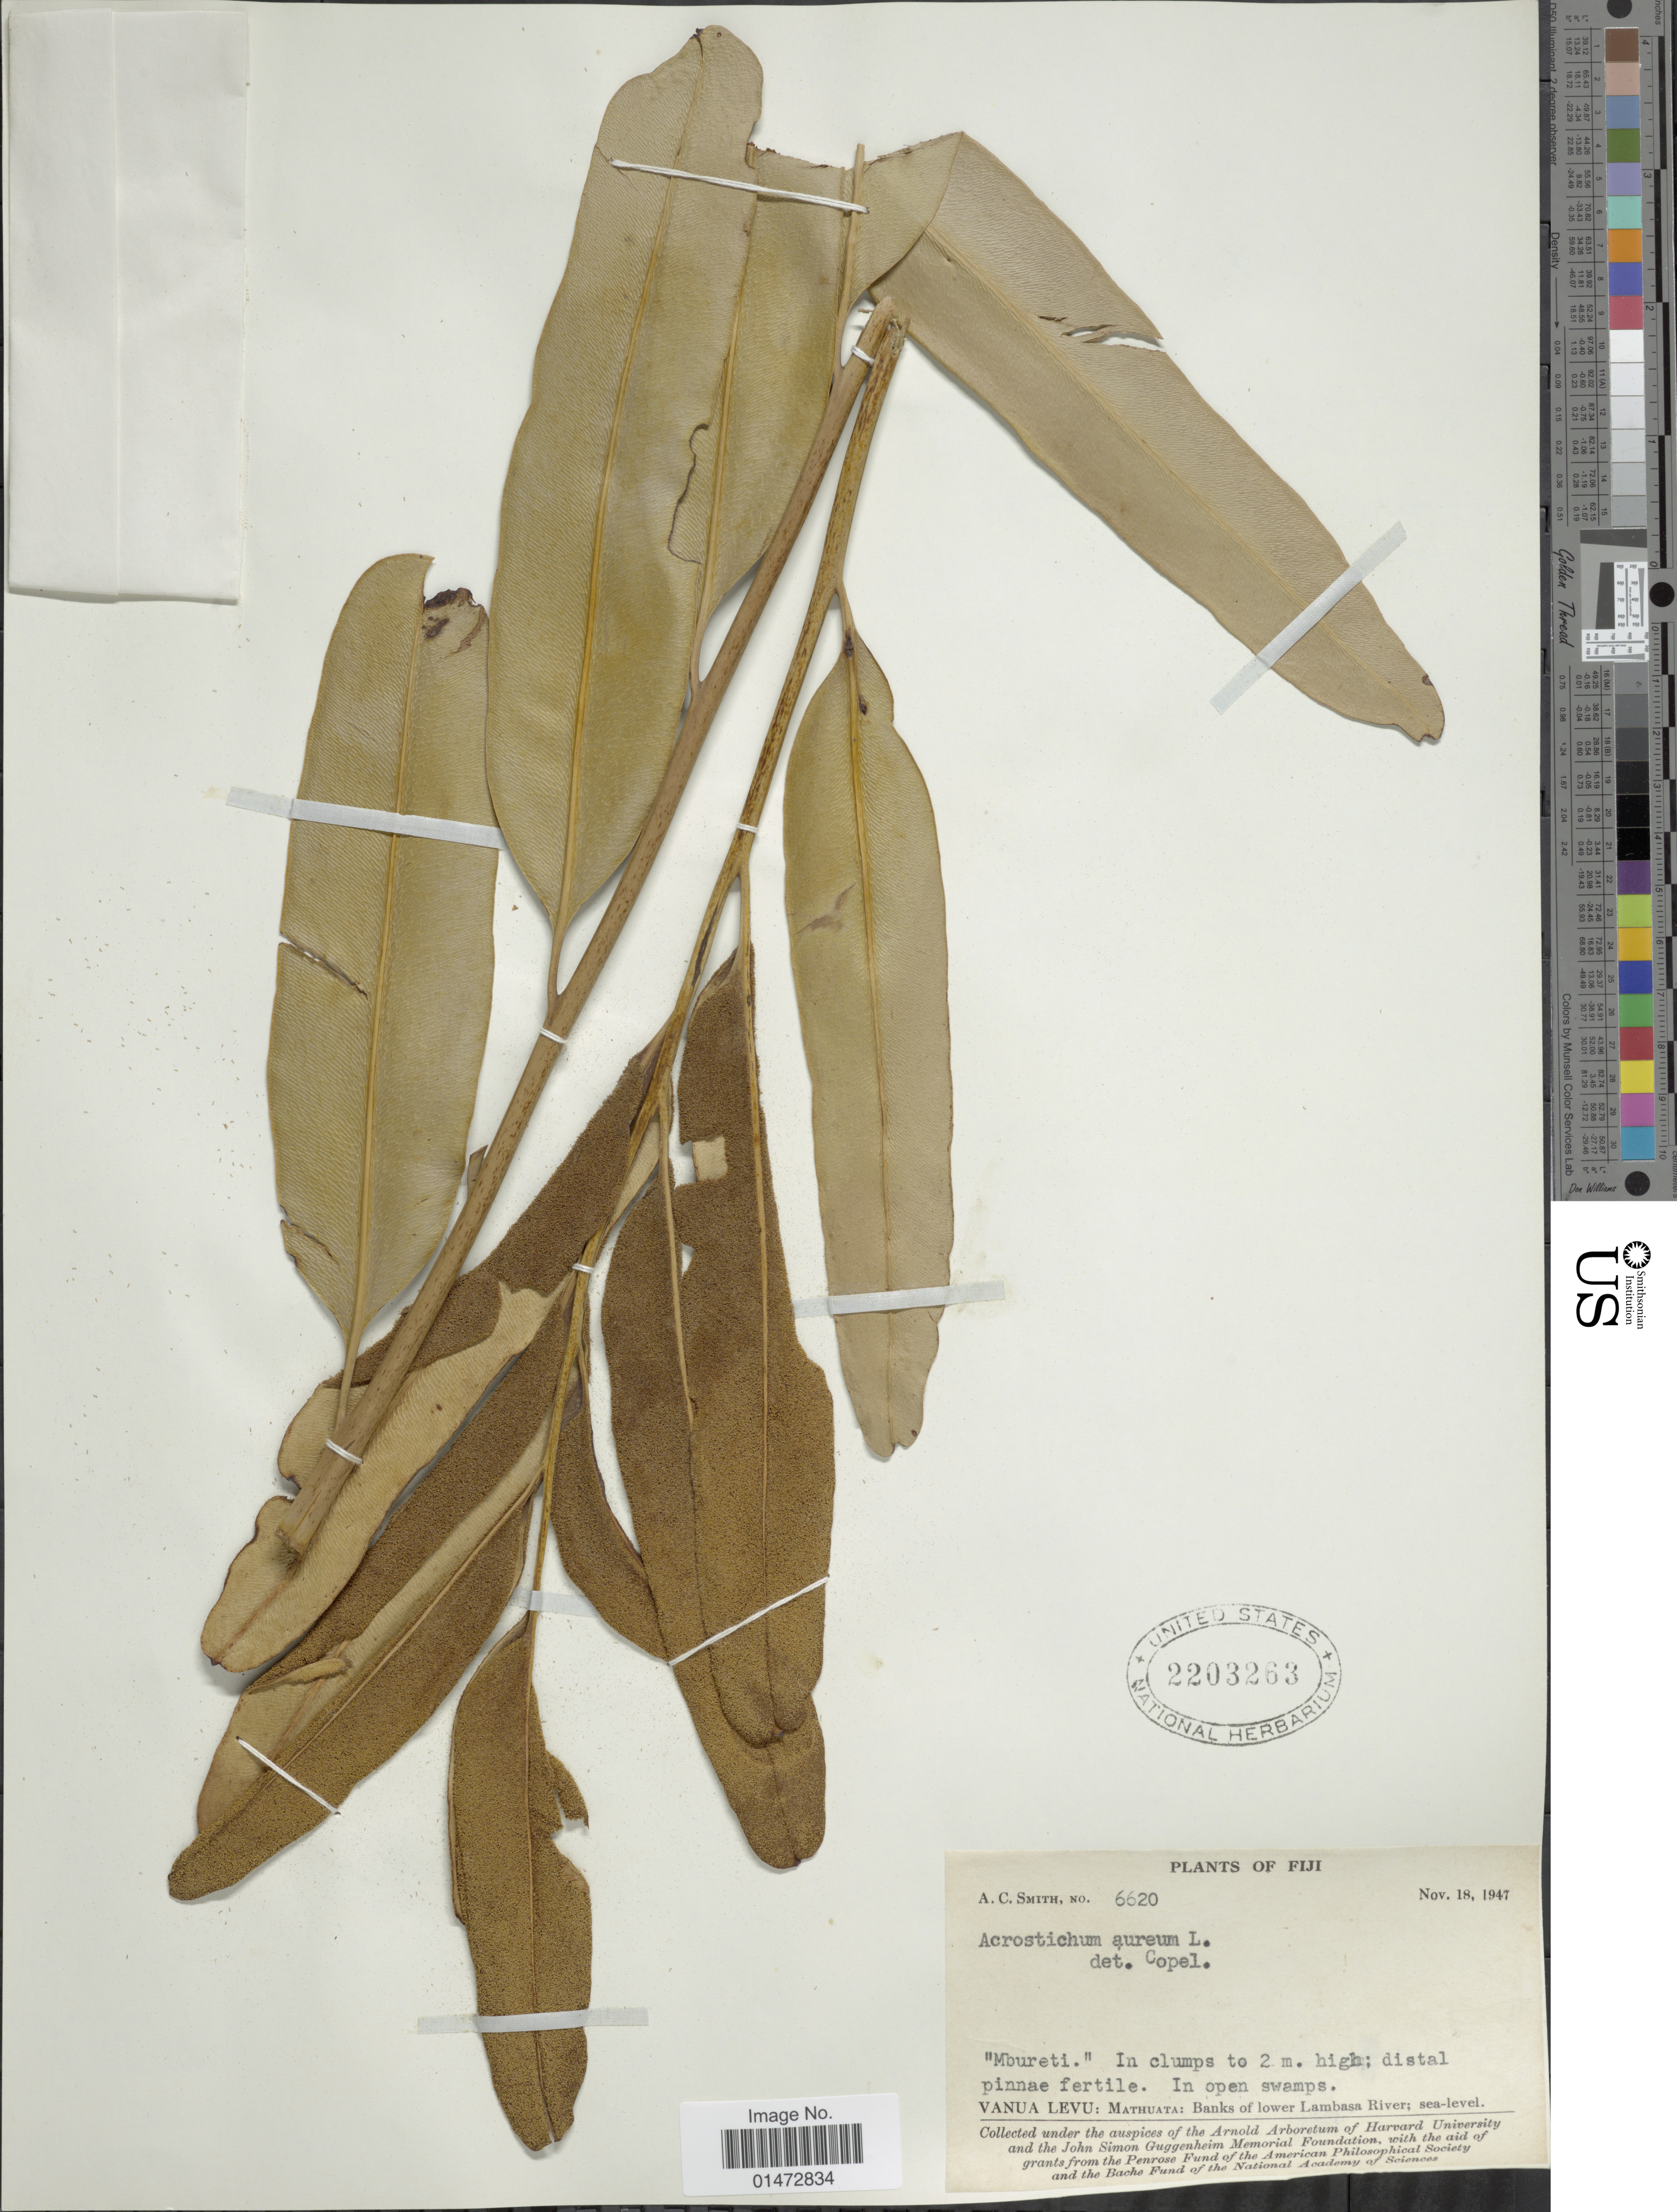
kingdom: Plantae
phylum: Tracheophyta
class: Polypodiopsida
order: Polypodiales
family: Pteridaceae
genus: Acrostichum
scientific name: Acrostichum aureum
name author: L.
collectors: A. C. Smith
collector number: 6620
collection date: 1947-11-18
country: Fiji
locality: Vanua Levu: Mathuata: Banks of lower Lambasa River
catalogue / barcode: US 2203263